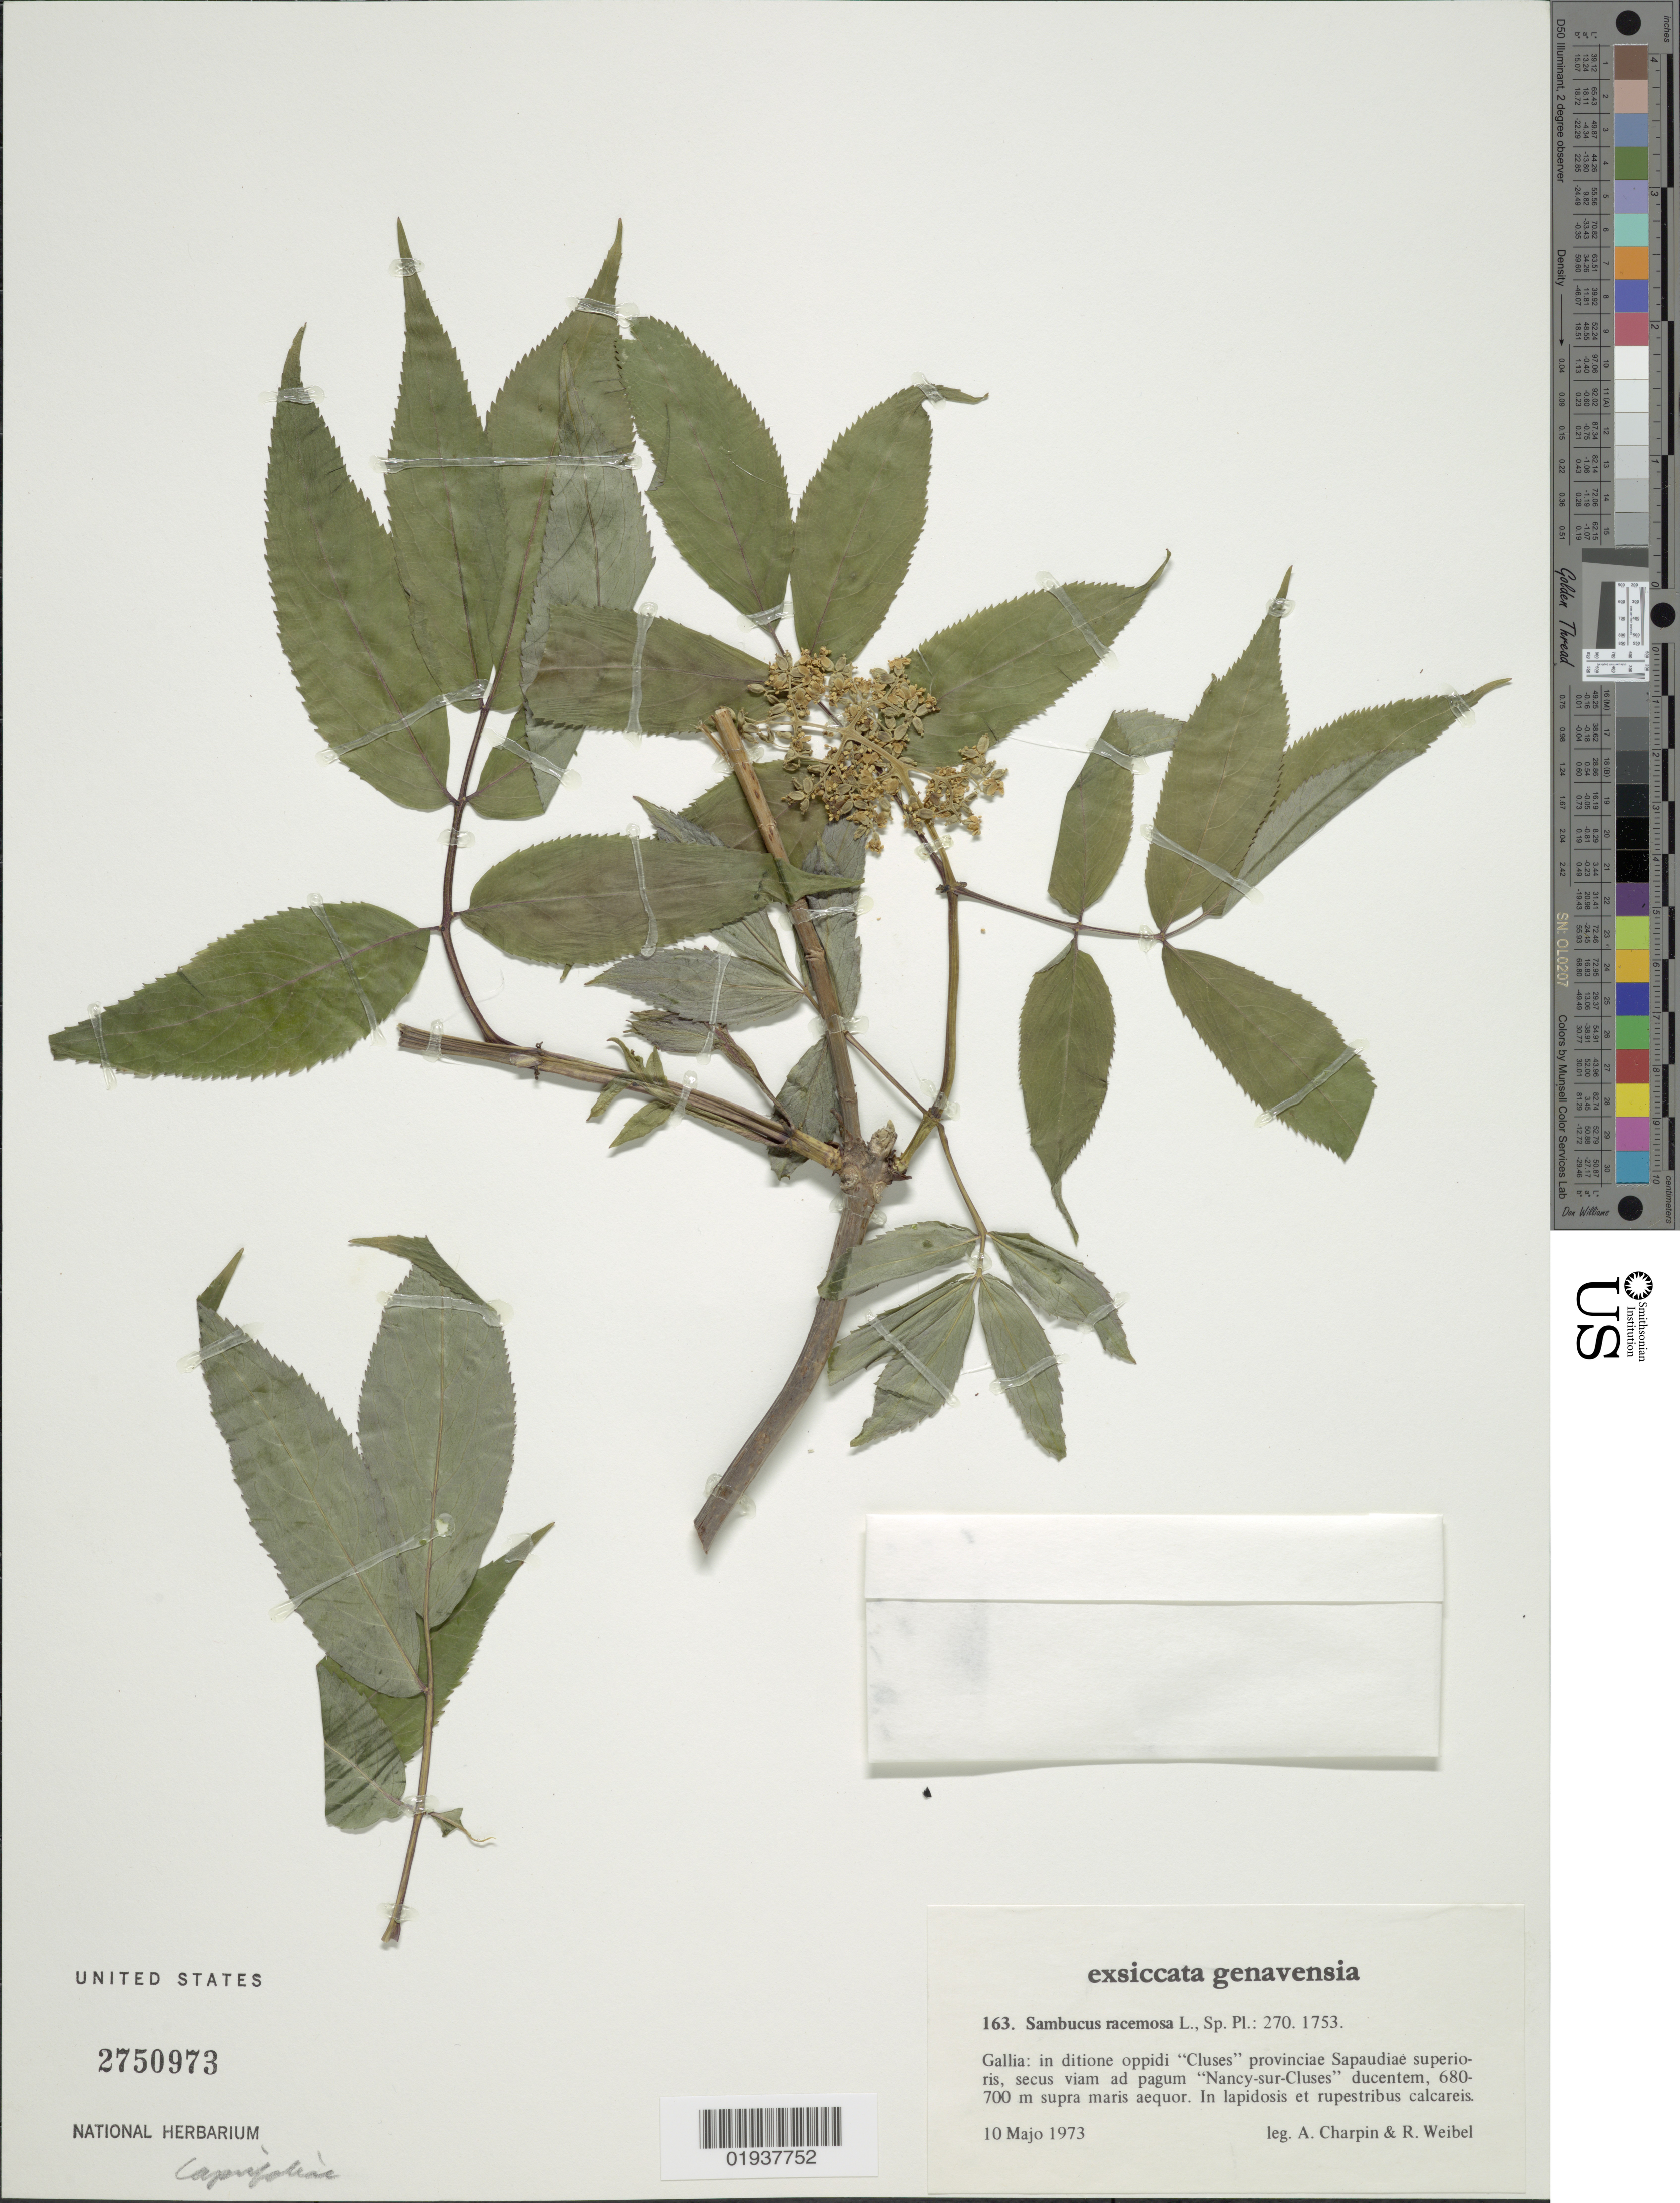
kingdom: Plantae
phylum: Tracheophyta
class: Magnoliopsida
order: Dipsacales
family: Viburnaceae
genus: Sambucus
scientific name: Sambucus racemosa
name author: L.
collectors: A. Charpin & R. Weibel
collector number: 163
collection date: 1973-05-10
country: France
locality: Gallia: in ditione oppidi "Cluses" provinciae Sapaudiae superiosis, secus viam ad pagum "Nancy-sur-Cluses" ducentem.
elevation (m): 680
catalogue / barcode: US 2750973